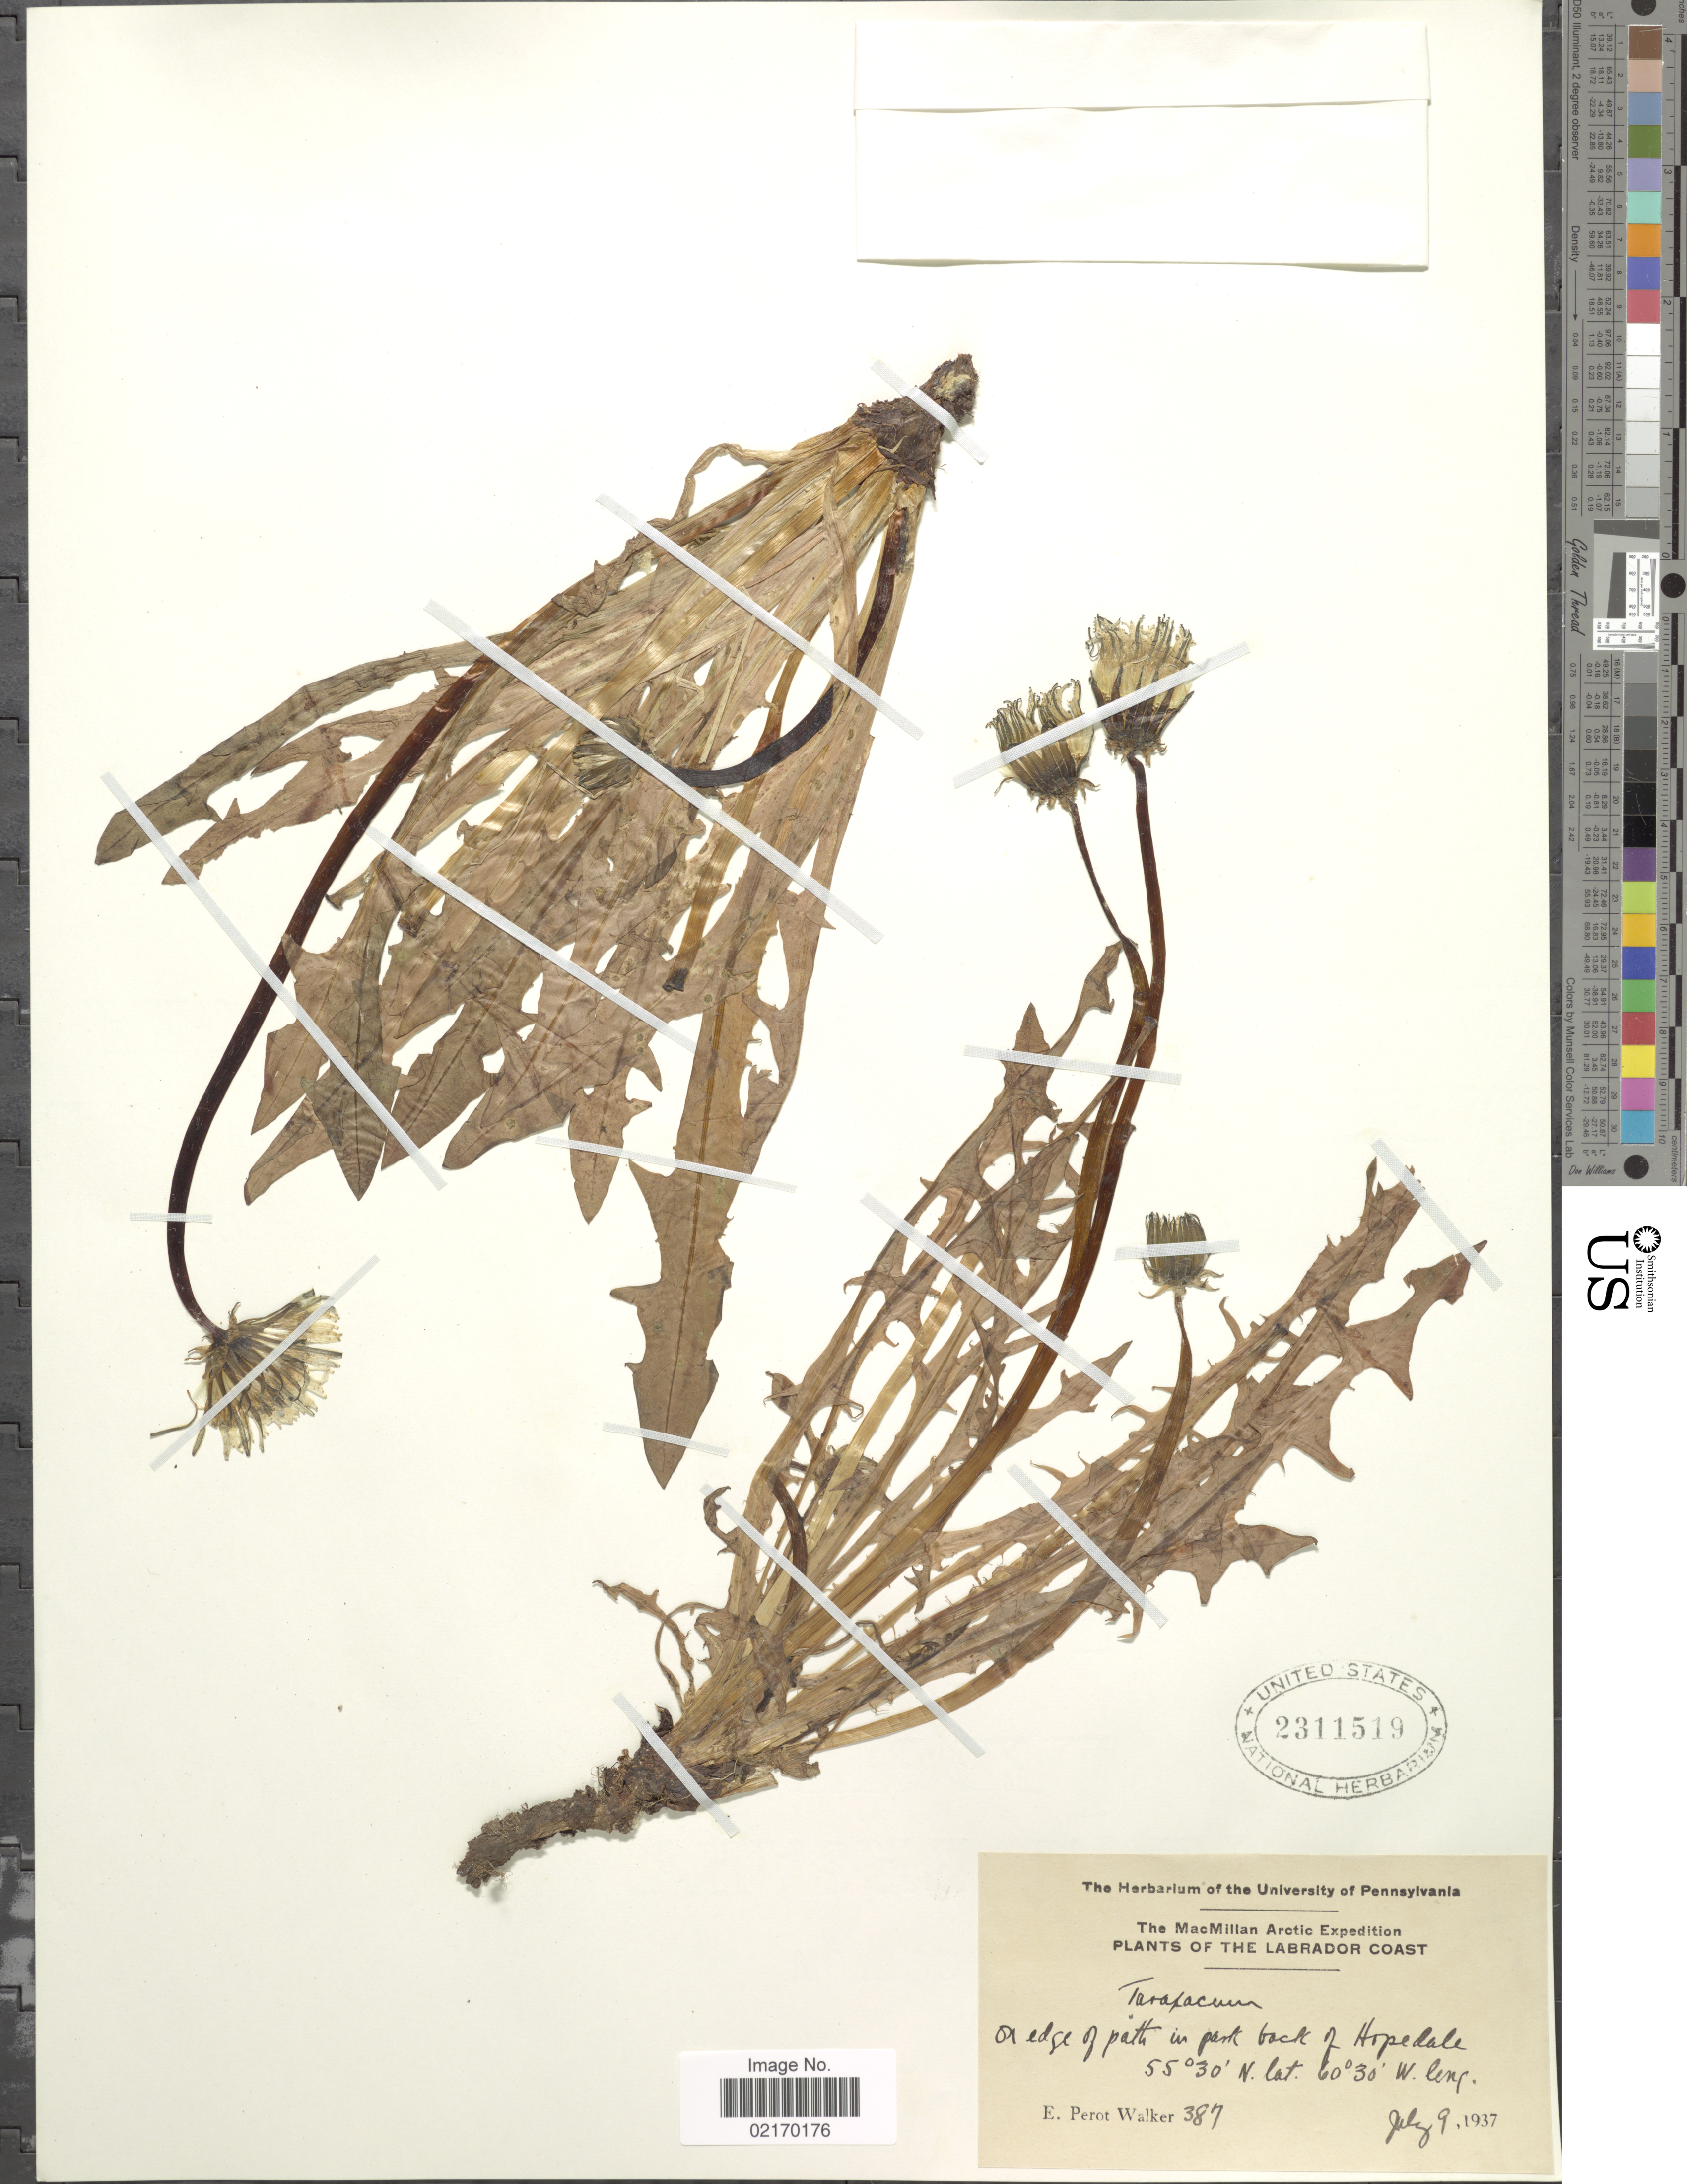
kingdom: Plantae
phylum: Tracheophyta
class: Magnoliopsida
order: Asterales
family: Asteraceae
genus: Taraxacum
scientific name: Taraxacum sp.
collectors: E. P. Walker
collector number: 387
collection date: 1937-07-09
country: Canada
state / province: Newfoundland and Labrador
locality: MacMillan Arctic, Labrador Coast, on edge of path in park back of Hopedale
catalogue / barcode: US 2311519